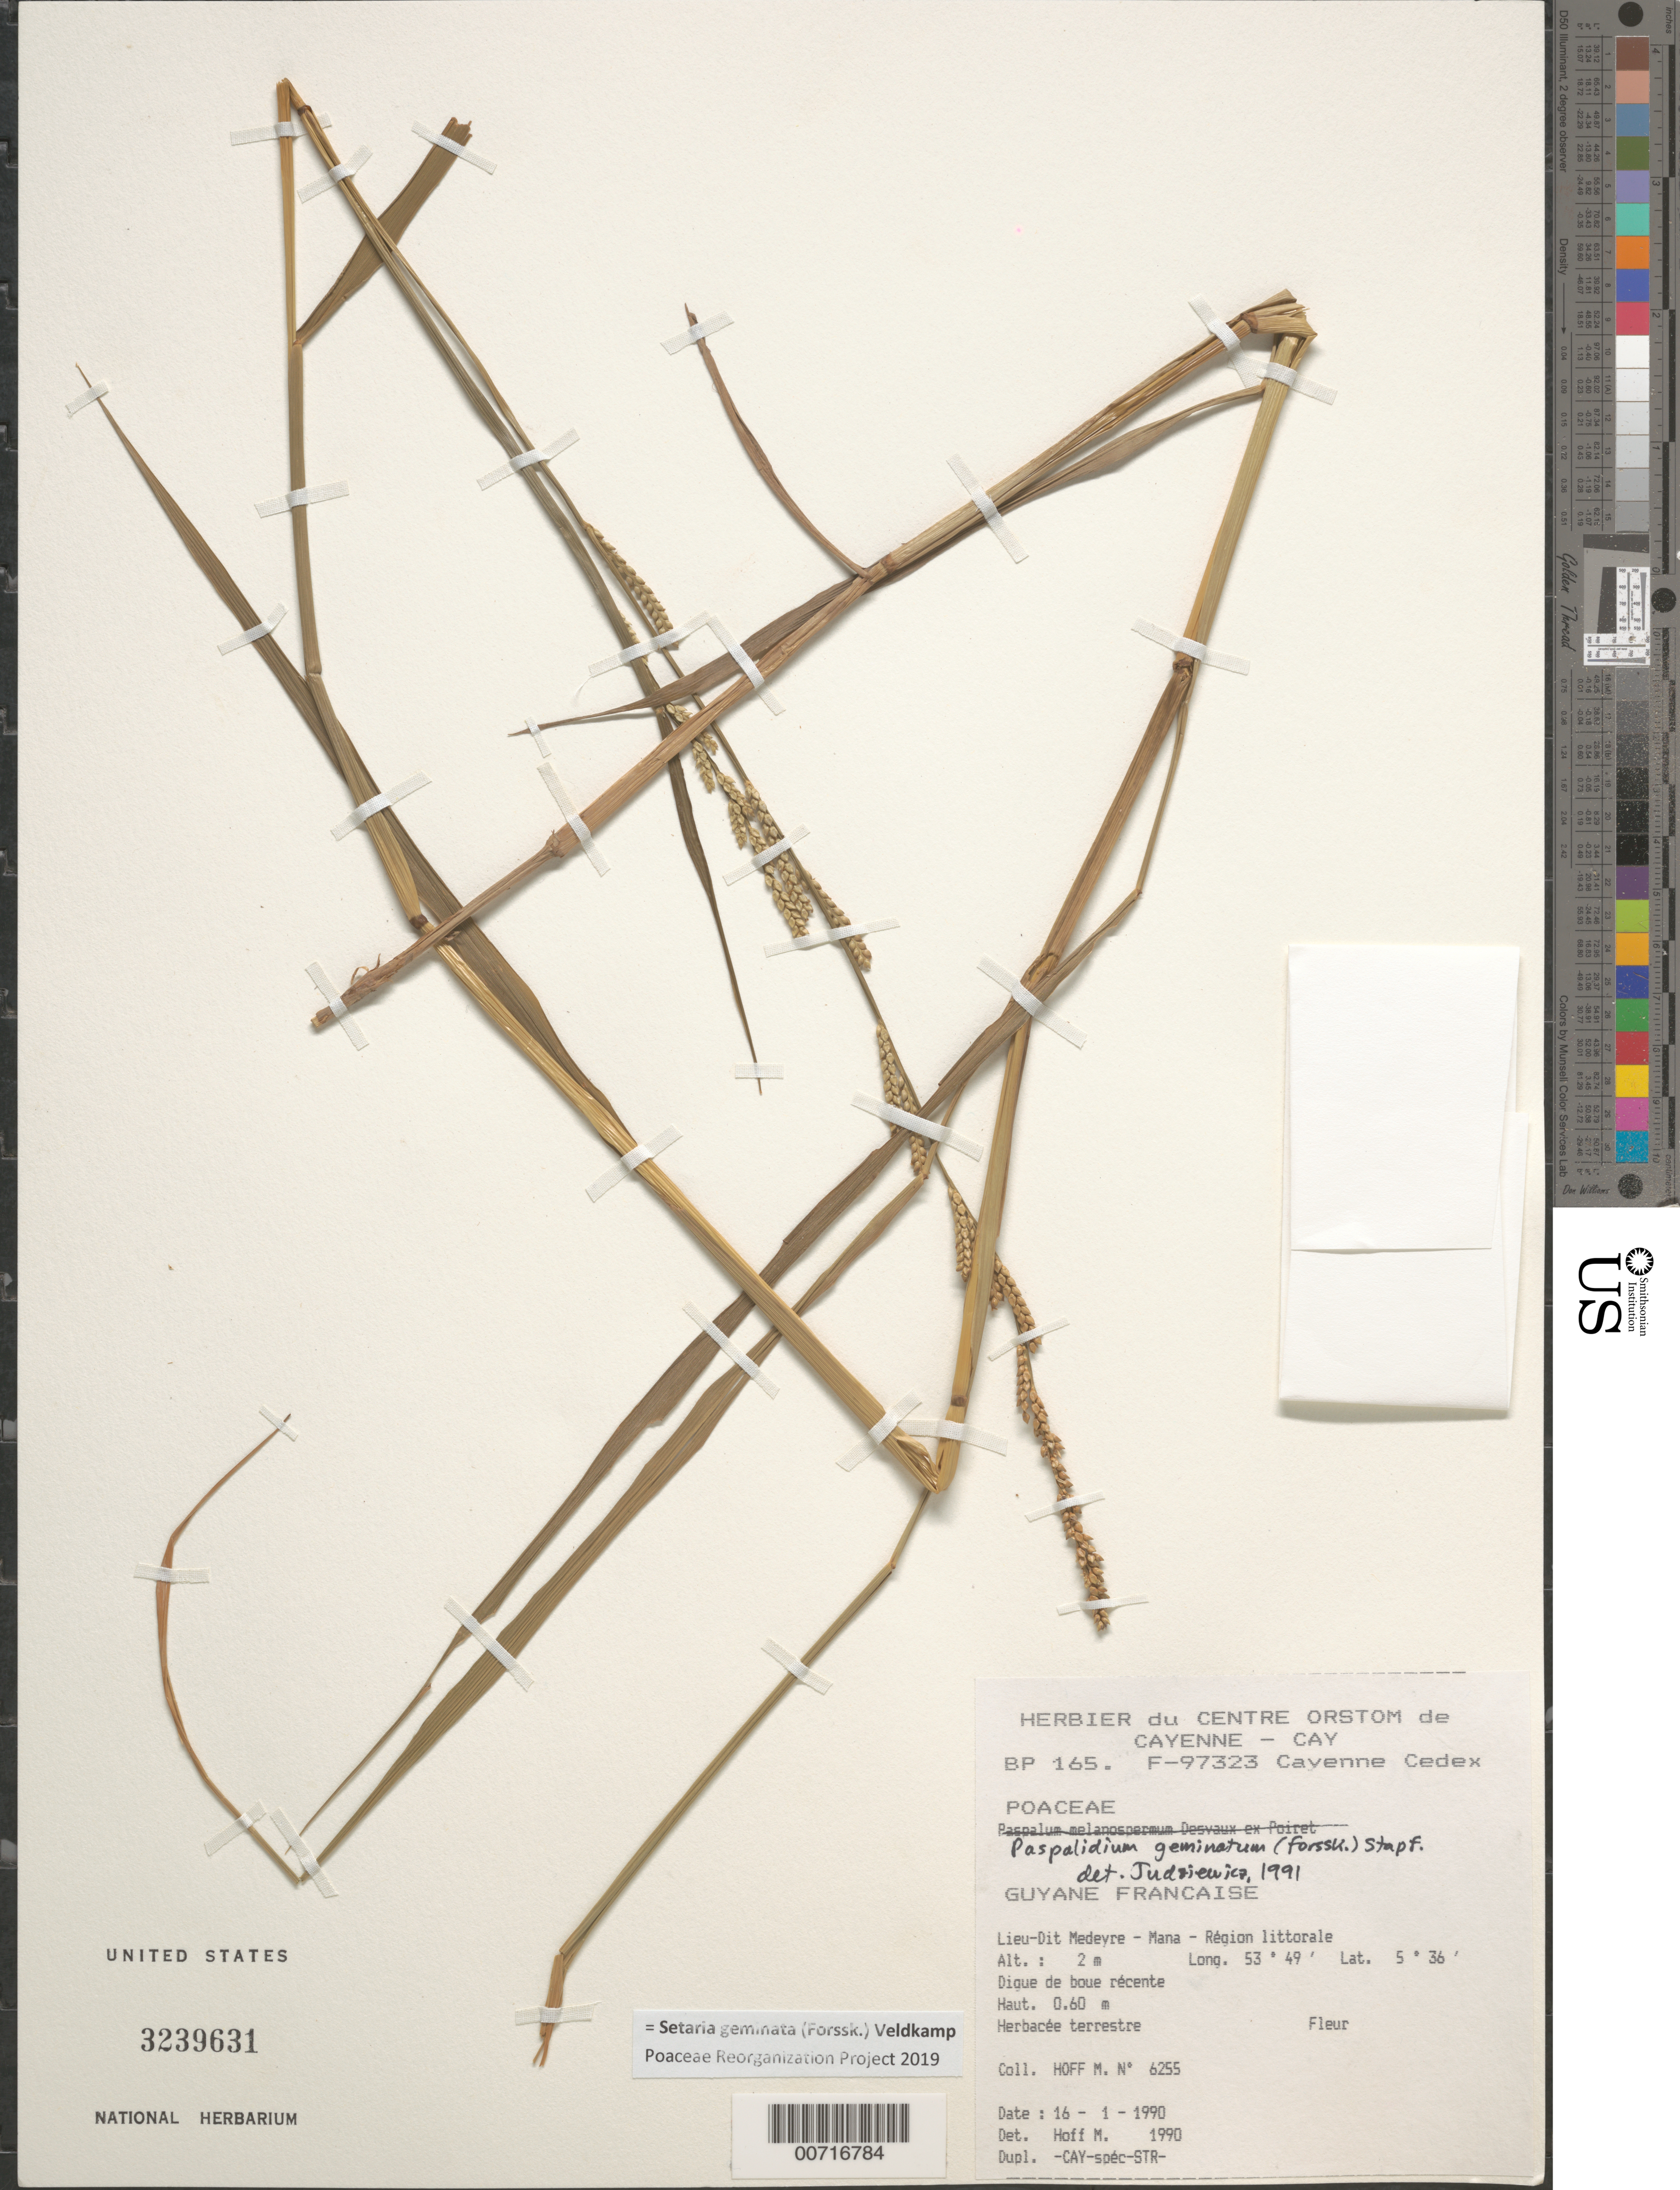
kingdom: Plantae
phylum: Tracheophyta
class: Liliopsida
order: Poales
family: Poaceae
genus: Setaria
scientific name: Setaria geminata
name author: (Forssk.) Veldkamp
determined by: Poaceae Reorganization Project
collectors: M. Hoff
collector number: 6255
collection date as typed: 16-Jan-90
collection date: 1990-01-16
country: French Guiana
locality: Mana, Medeyre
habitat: Recent mud dam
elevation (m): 2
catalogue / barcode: US 3239631